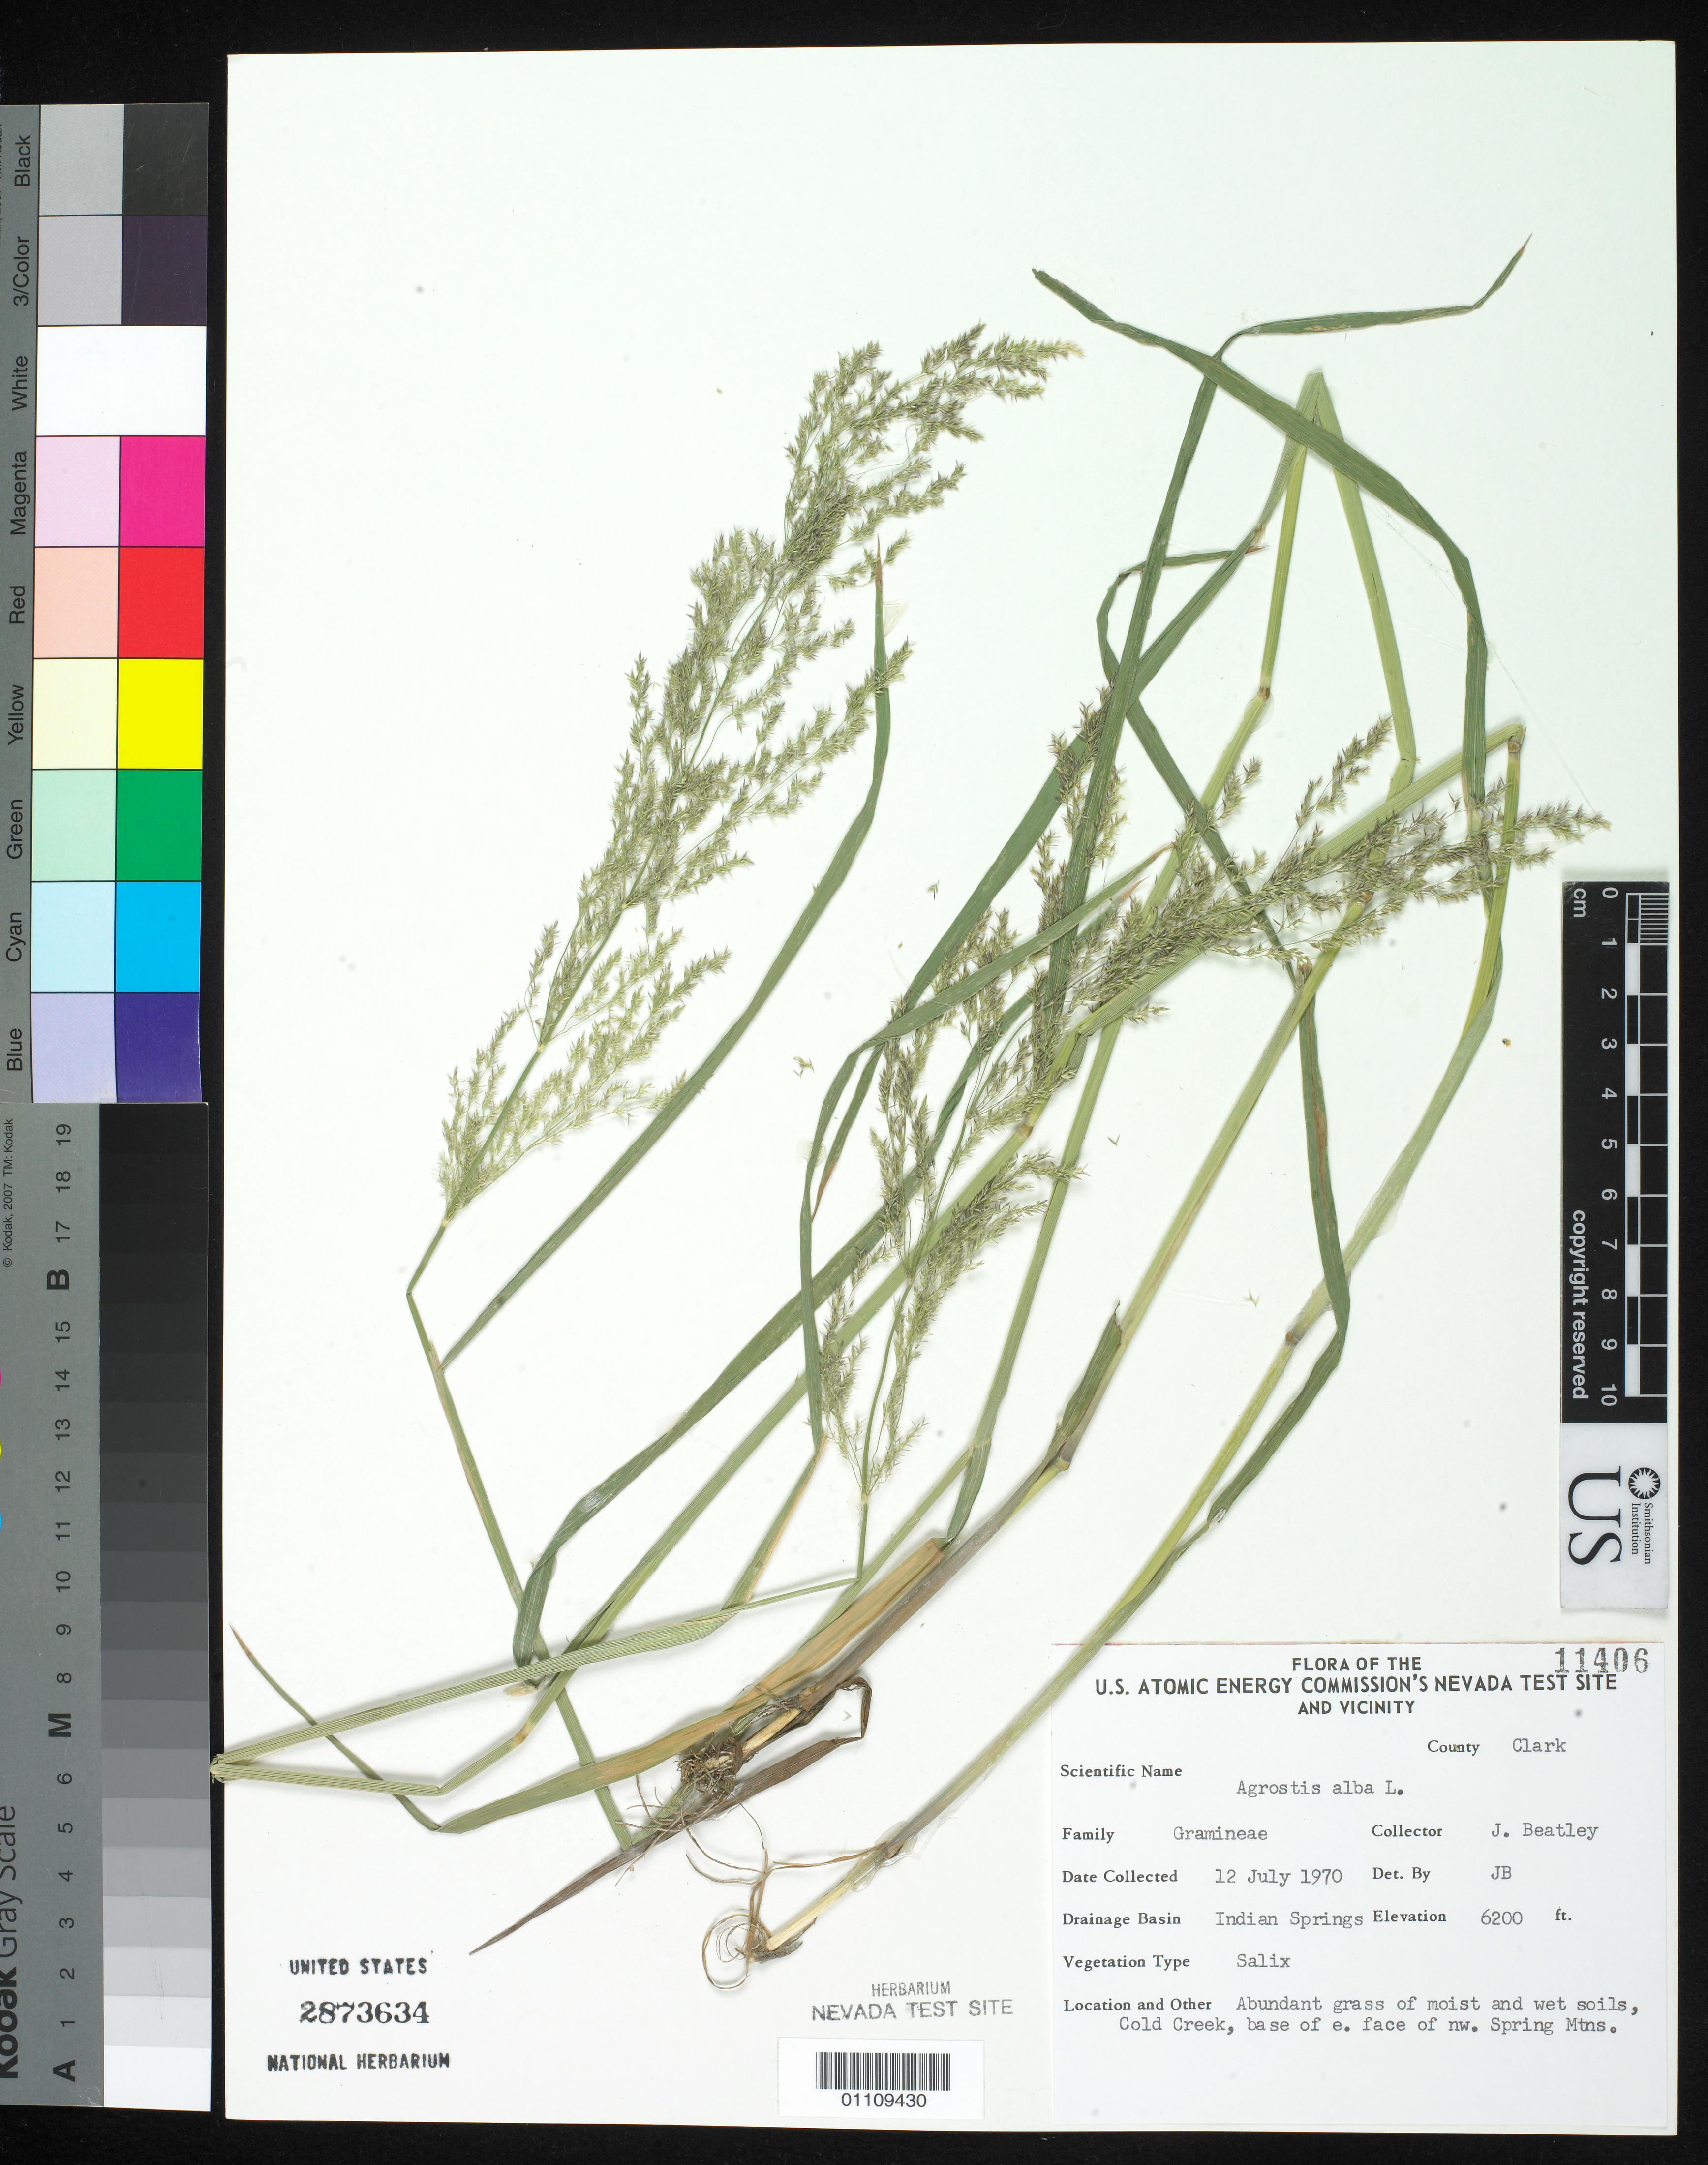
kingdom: Plantae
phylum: Tracheophyta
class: Liliopsida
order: Poales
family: Poaceae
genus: Agrostis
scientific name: Agrostis alba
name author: L.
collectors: J. C. Beatley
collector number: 11406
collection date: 1970-07-12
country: United States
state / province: Nevada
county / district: Clark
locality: Cold Creek, base of E face of NW Spring Mtns.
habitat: Abundant grass of moist and wet soils.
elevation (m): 1890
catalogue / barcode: US 2873634